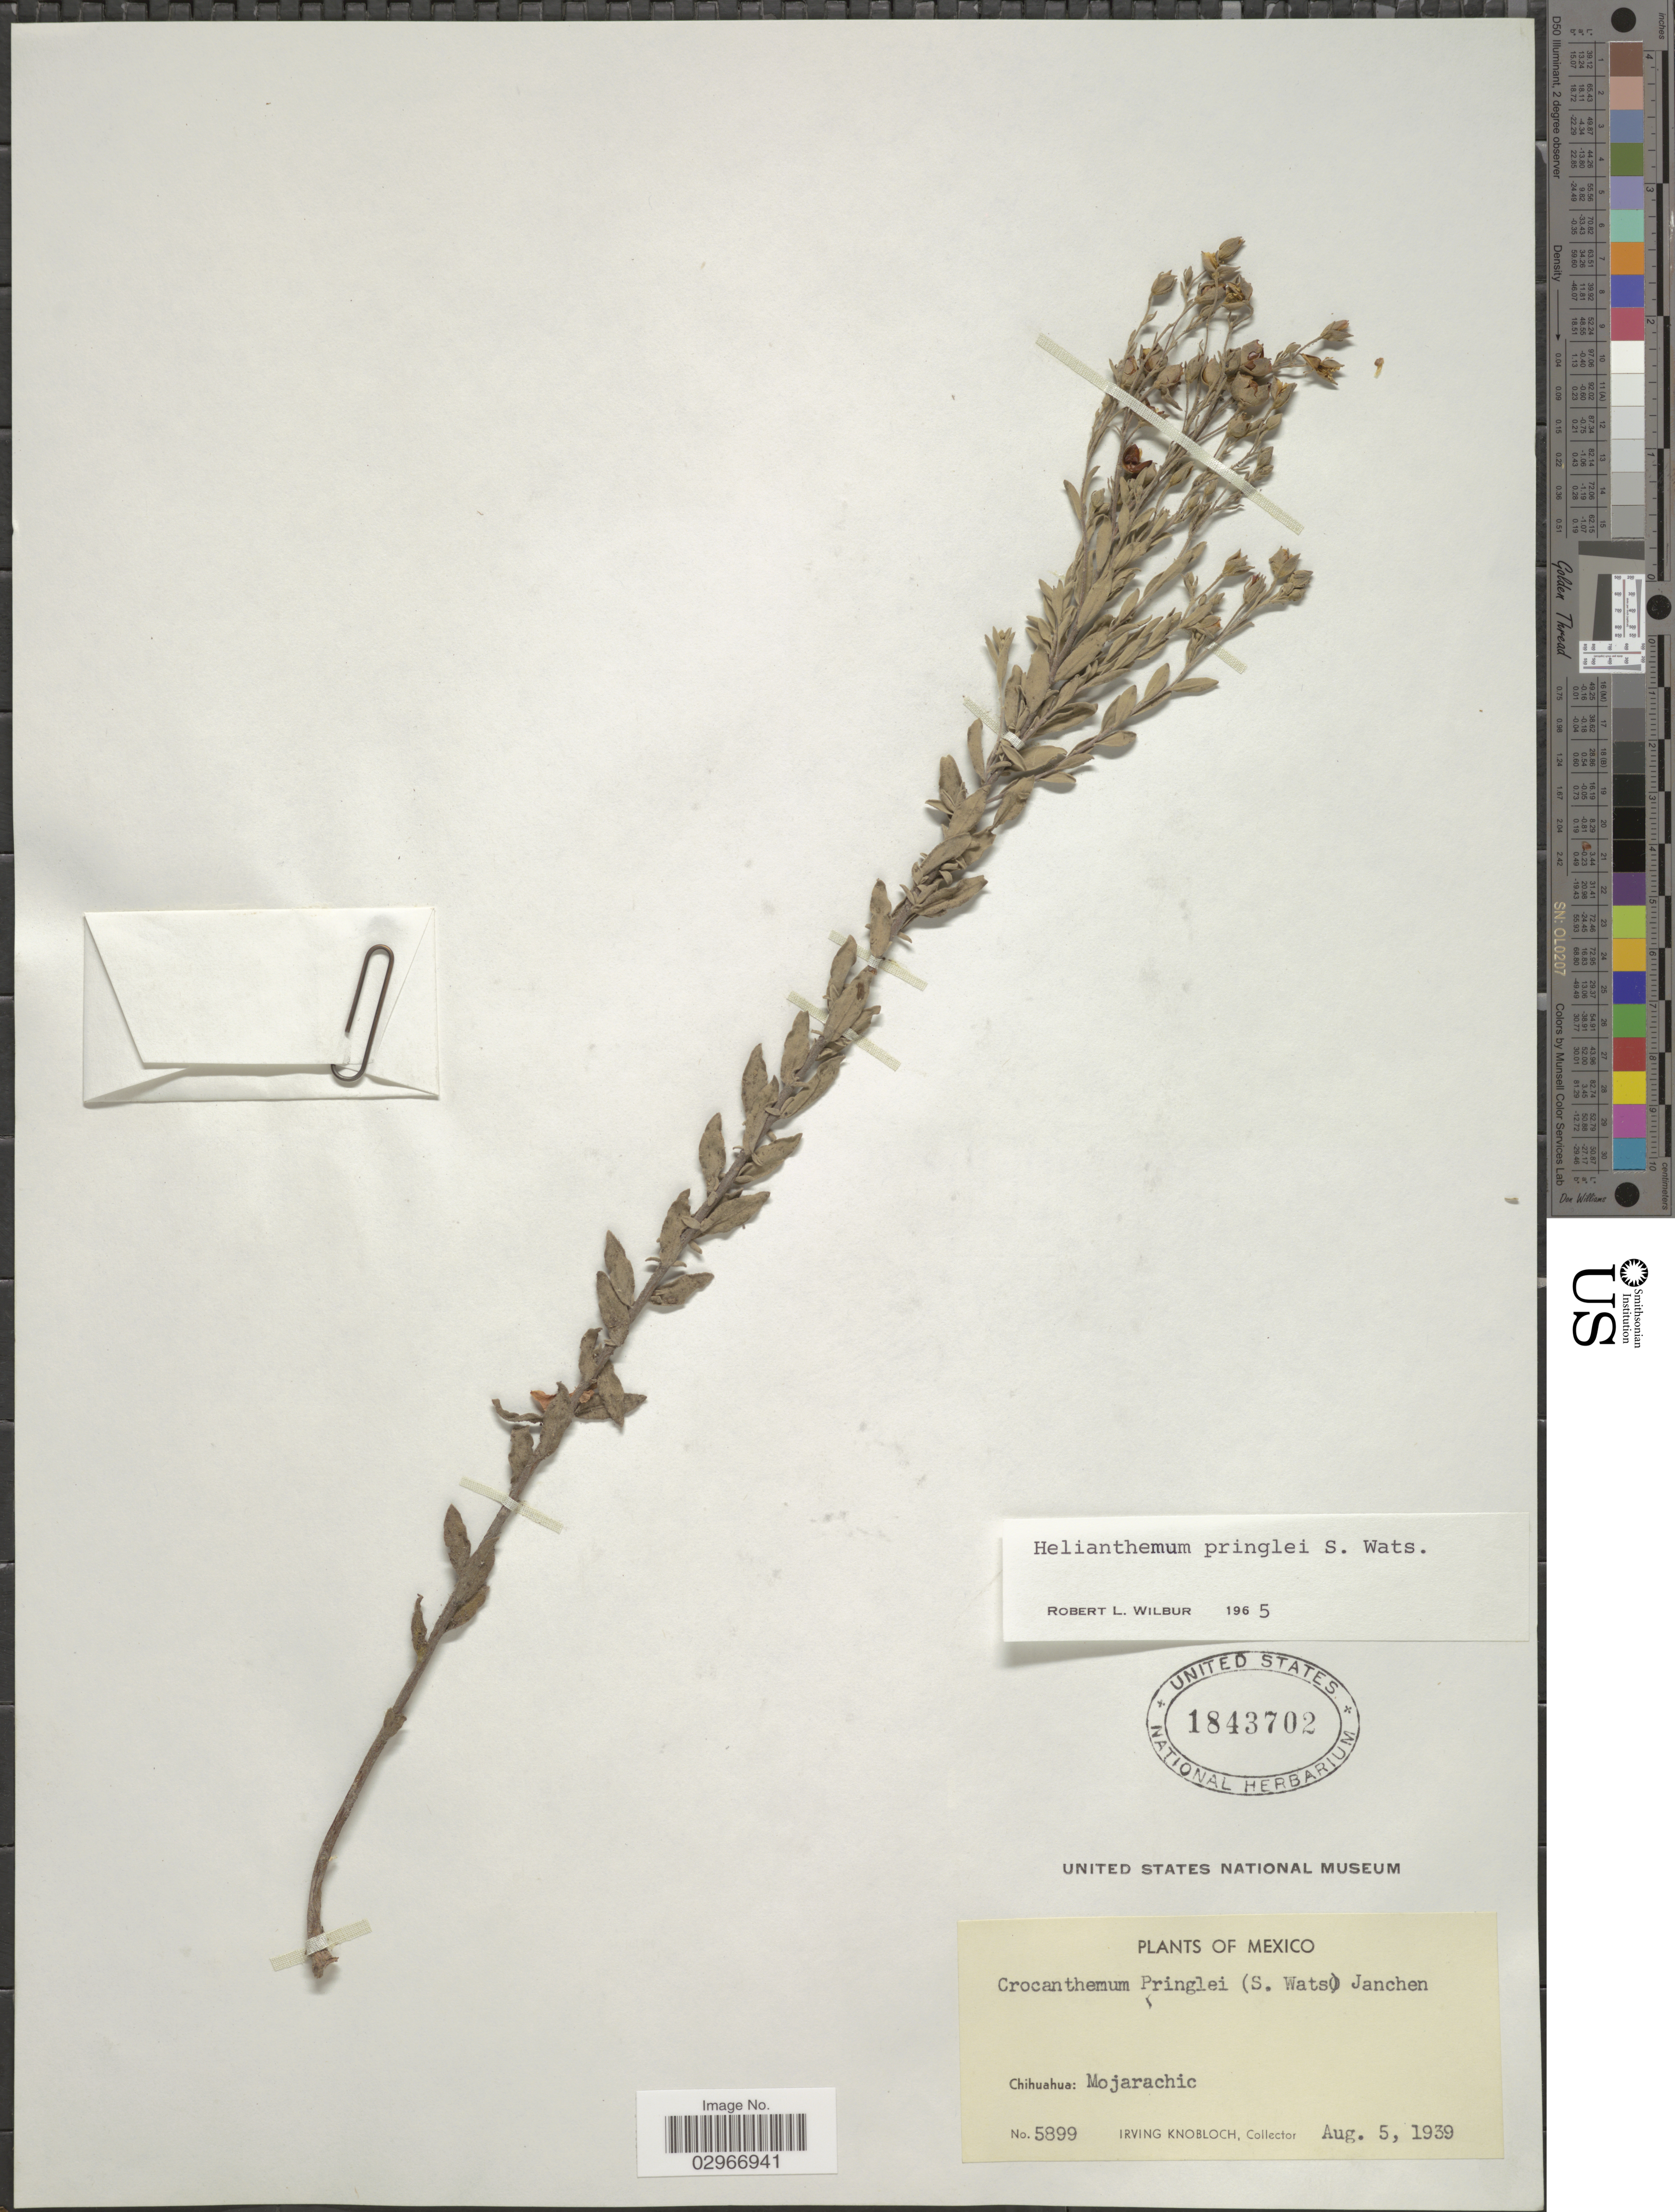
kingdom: Plantae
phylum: Tracheophyta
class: Magnoliopsida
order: Malvales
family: Cistaceae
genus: Helianthemum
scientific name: Helianthemum pringlei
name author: S. Watson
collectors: I. W. Knobloch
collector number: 5899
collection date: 1939-08-05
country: Mexico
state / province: Chihuahua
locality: Mojarachic.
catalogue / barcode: US 1843702